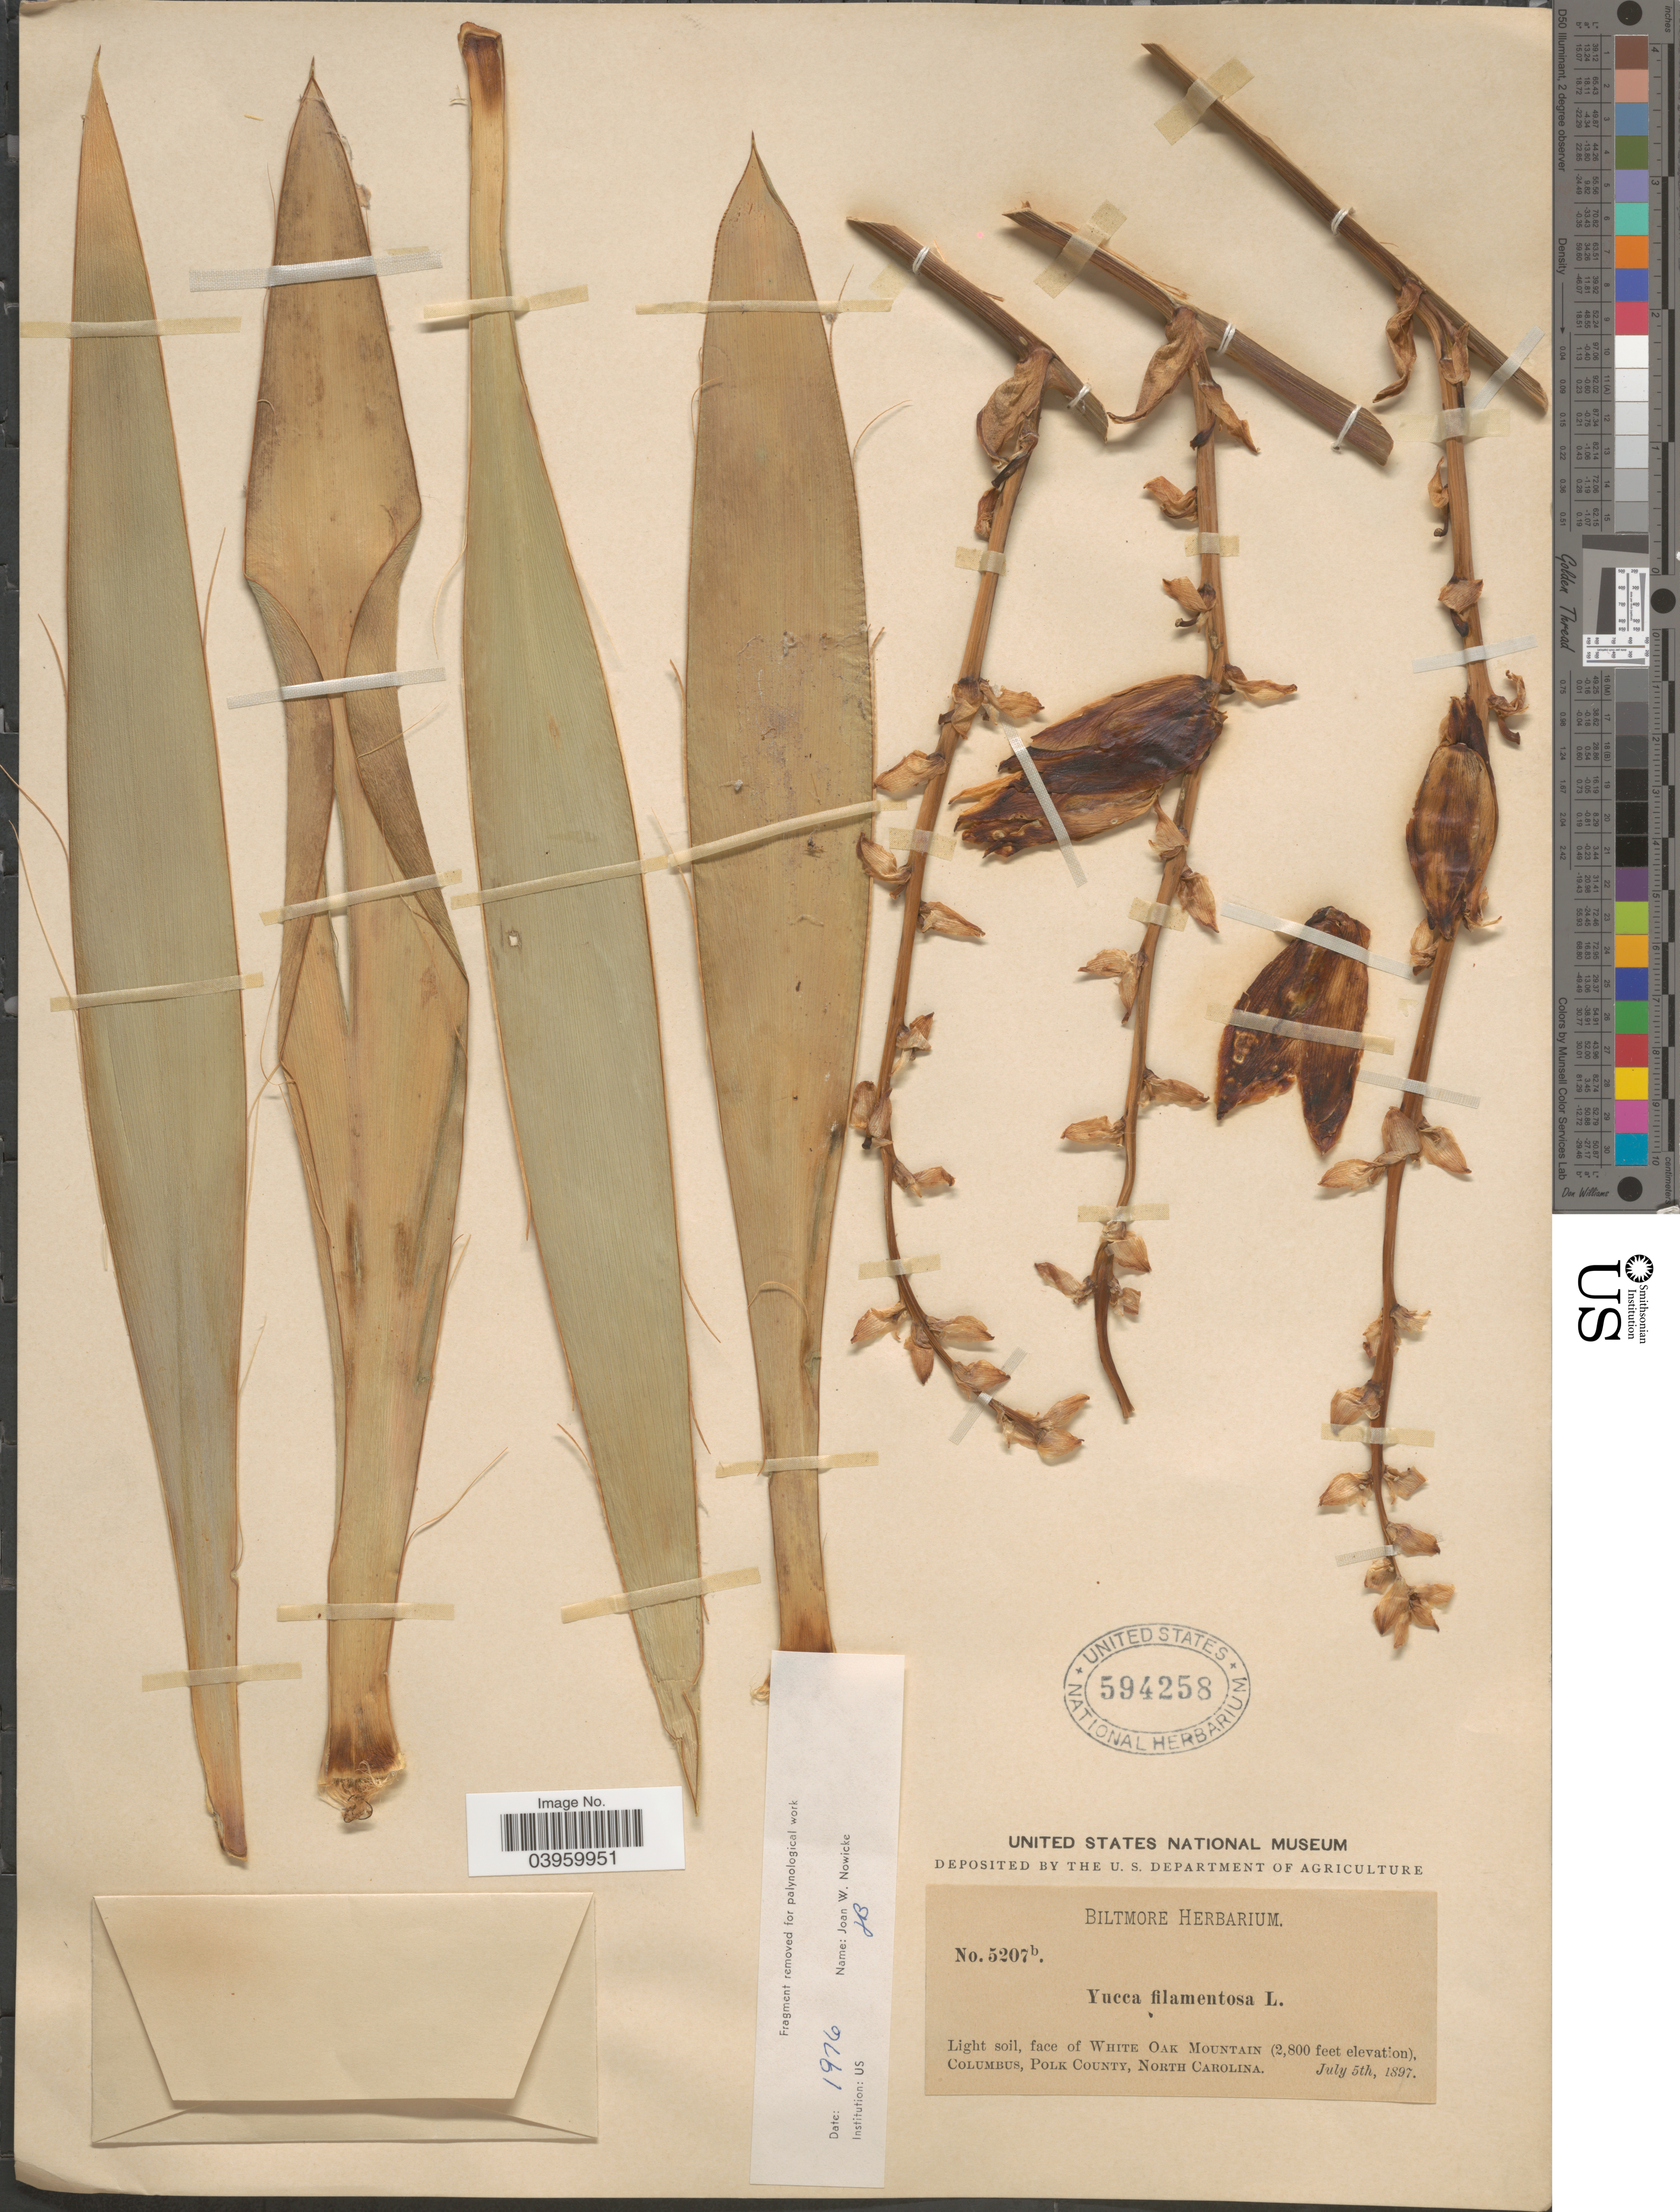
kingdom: Plantae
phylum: Tracheophyta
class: Liliopsida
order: Asparagales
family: Asparagaceae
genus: Yucca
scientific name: Yucca filamentosa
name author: L.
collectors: ex herb. Biltmore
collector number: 5207b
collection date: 1897-07-05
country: United States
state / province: North Carolina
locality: Light soil, face of White Oak Mountain, Columbus, Polk County.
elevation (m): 853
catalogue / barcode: US 594258